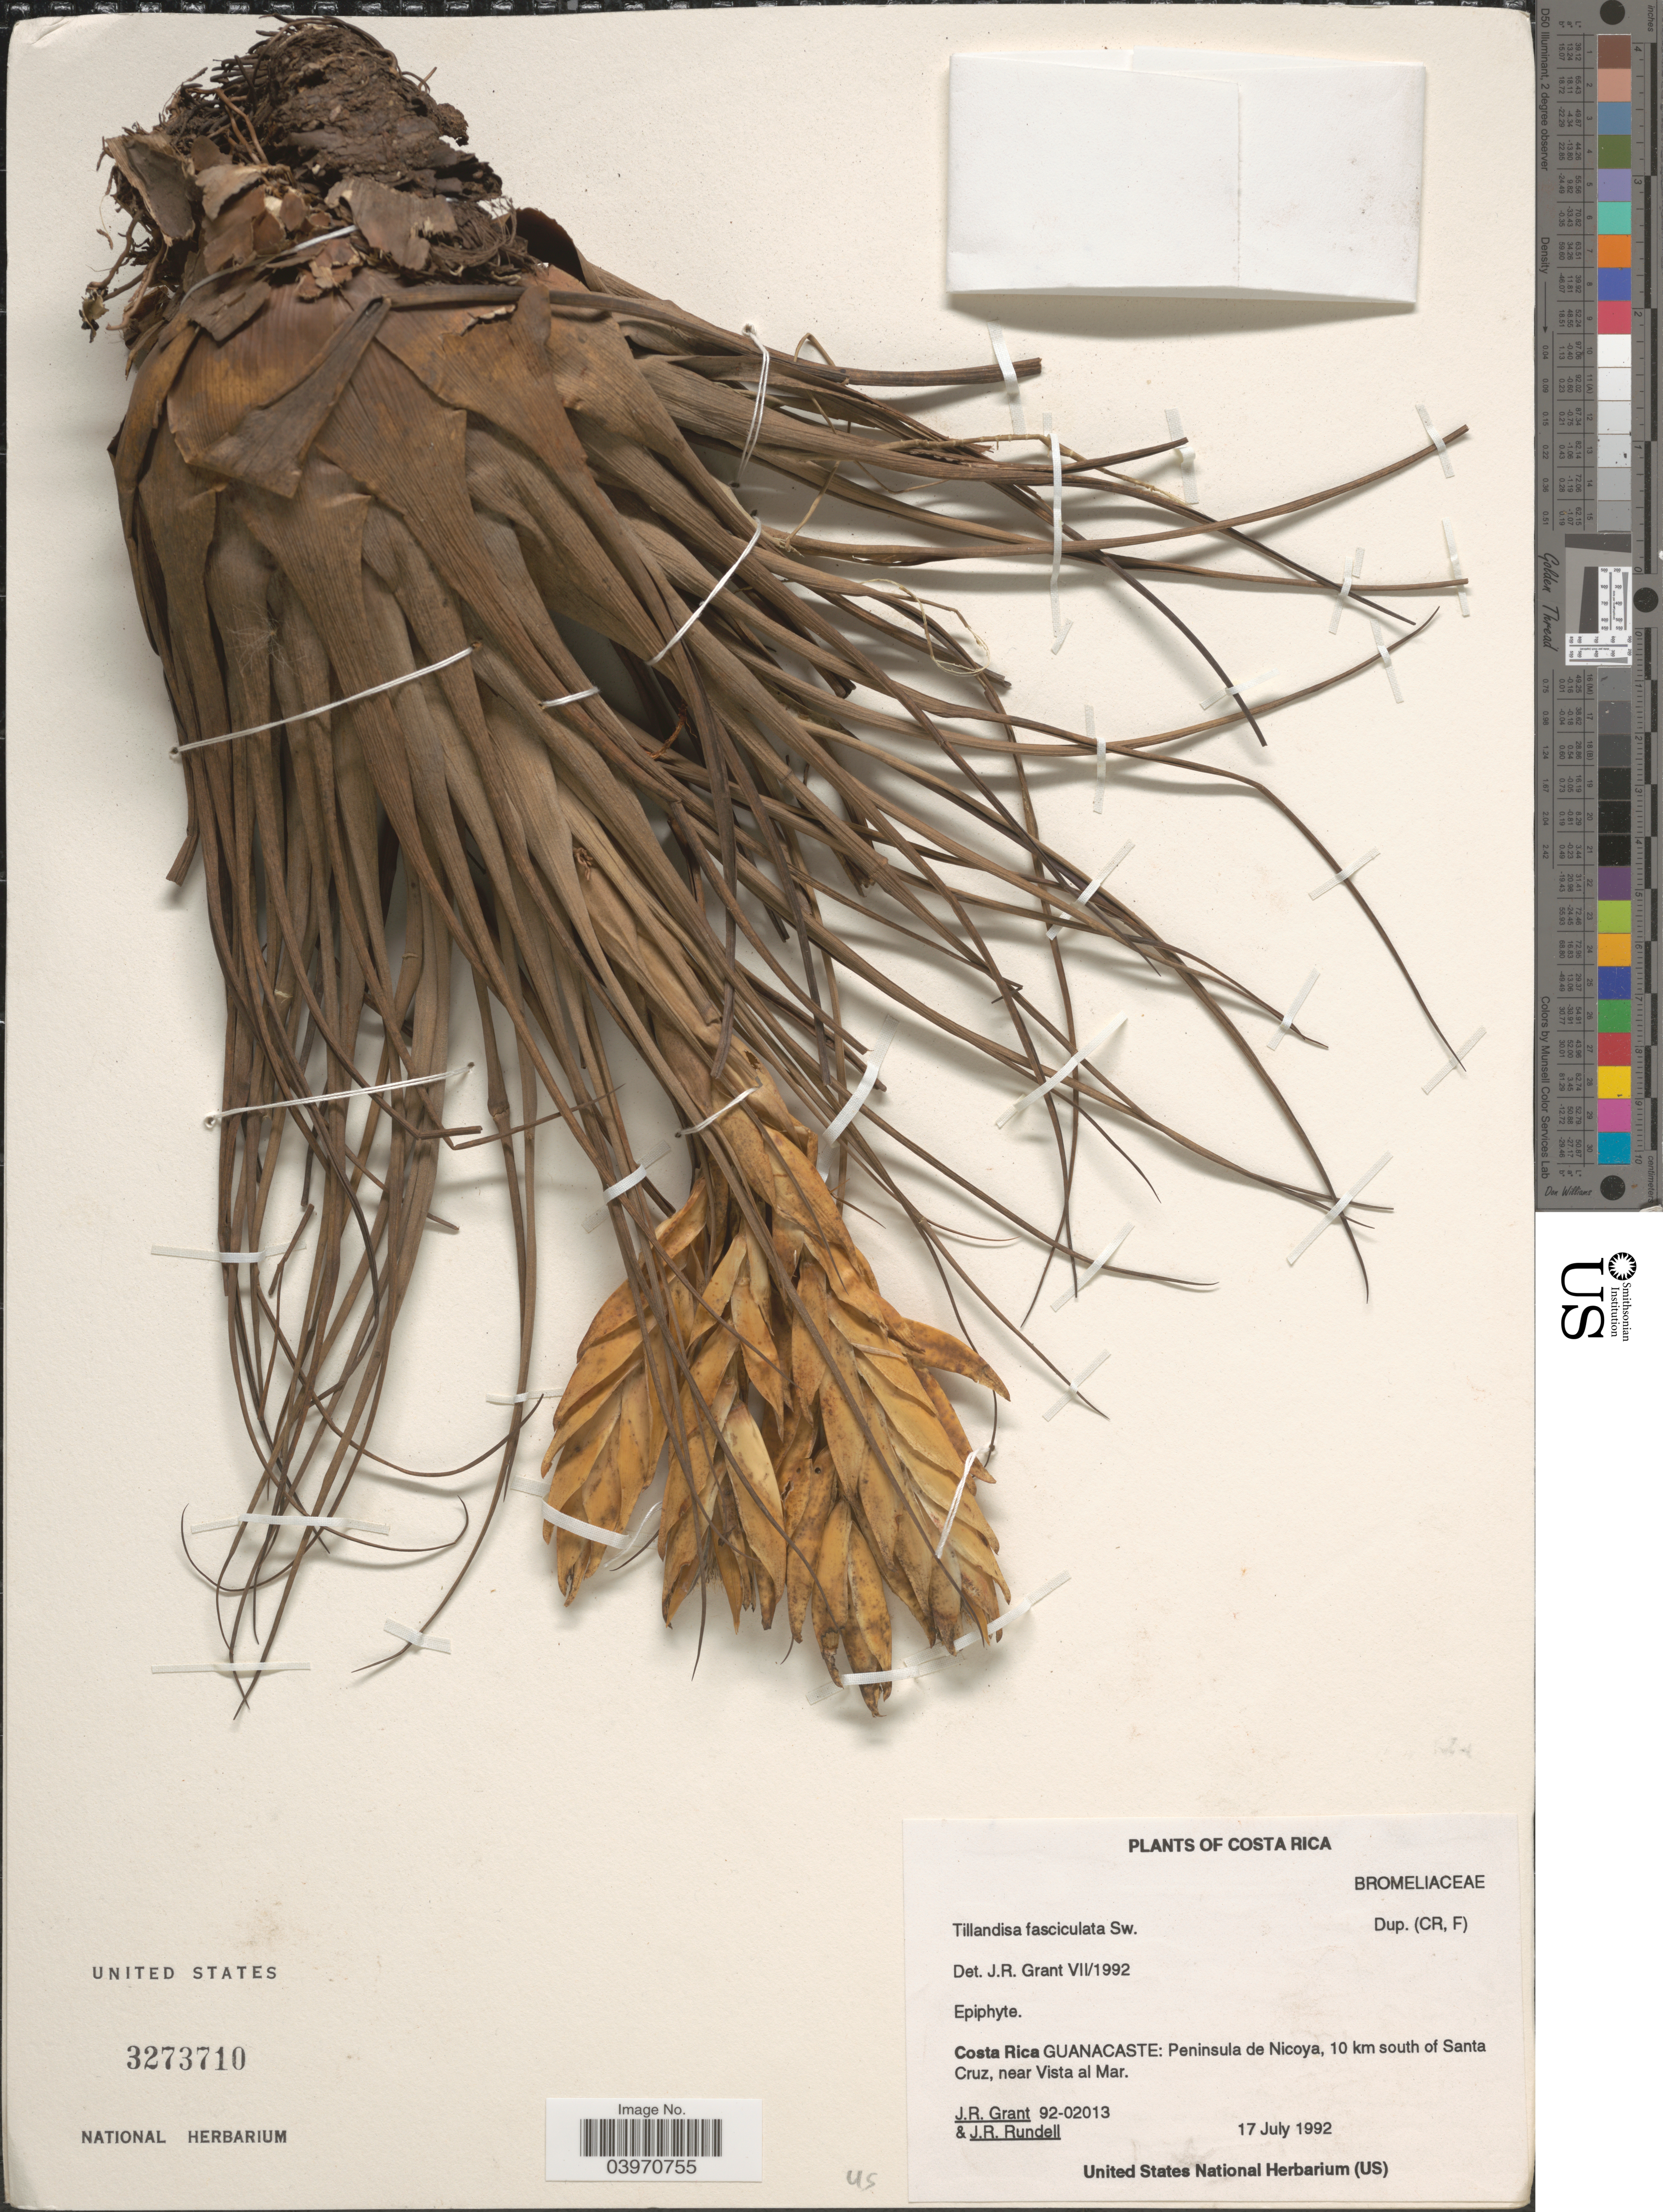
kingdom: Plantae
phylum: Tracheophyta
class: Liliopsida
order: Poales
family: Bromeliaceae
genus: Tillandsia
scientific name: Tillandsia fasciculata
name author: Sw.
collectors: J. Grant & J. R. Rundell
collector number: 92-02013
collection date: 1992-07-17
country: Costa Rica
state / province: Guanacaste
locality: Peninsula de Nicoya, 10 km south of Santa Cruz, near Vista al Mar.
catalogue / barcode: US 3273710